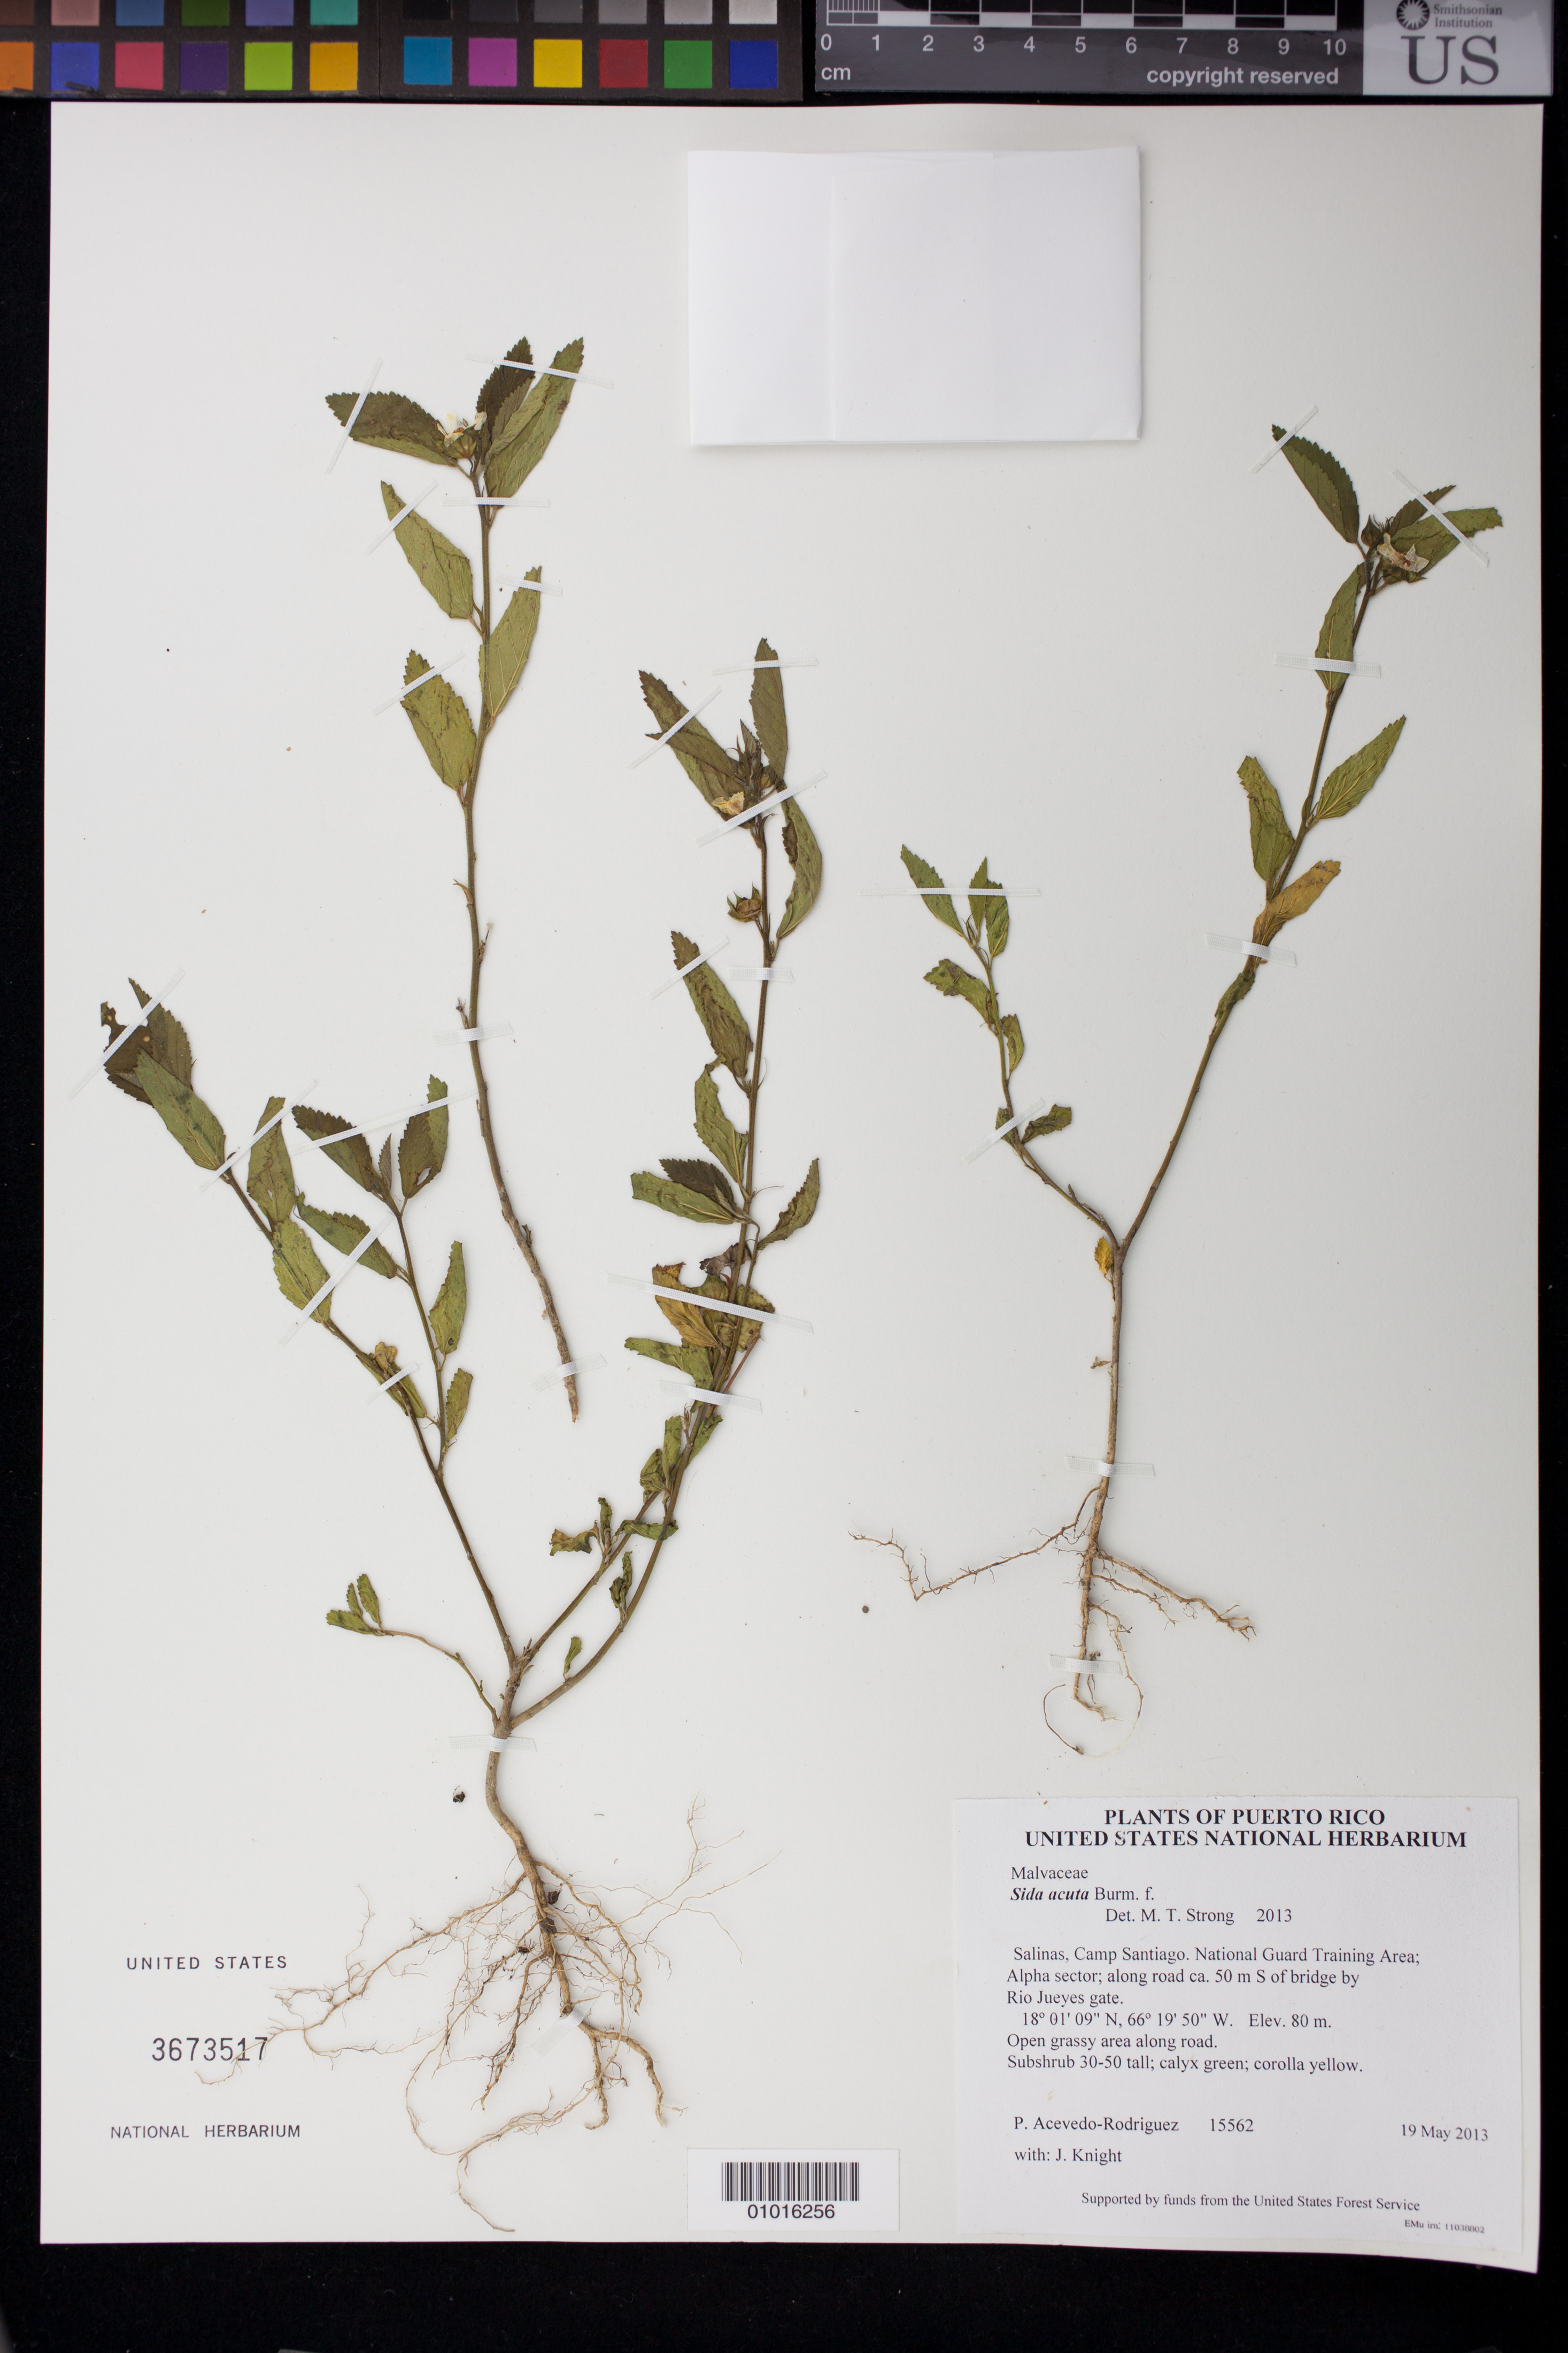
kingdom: Plantae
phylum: Tracheophyta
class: Magnoliopsida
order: Malvales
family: Malvaceae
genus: Sida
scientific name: Sida acuta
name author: Burm. f.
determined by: Strong, M. T., (US), Smithsonian Institution - National Museum of Natural History (UNITED STATES)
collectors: P. Acevedo-Rodr. & J. Knight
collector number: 15562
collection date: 2013-05-19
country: Puerto Rico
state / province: Salinas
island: Puerto Rico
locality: Camp Santiago. National Guard Training Area; Alpha sector; along road ca. 50 m S of bridge by Rio Jueyes gate.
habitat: Open grassy area along road.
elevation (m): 80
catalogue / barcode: US 3673517